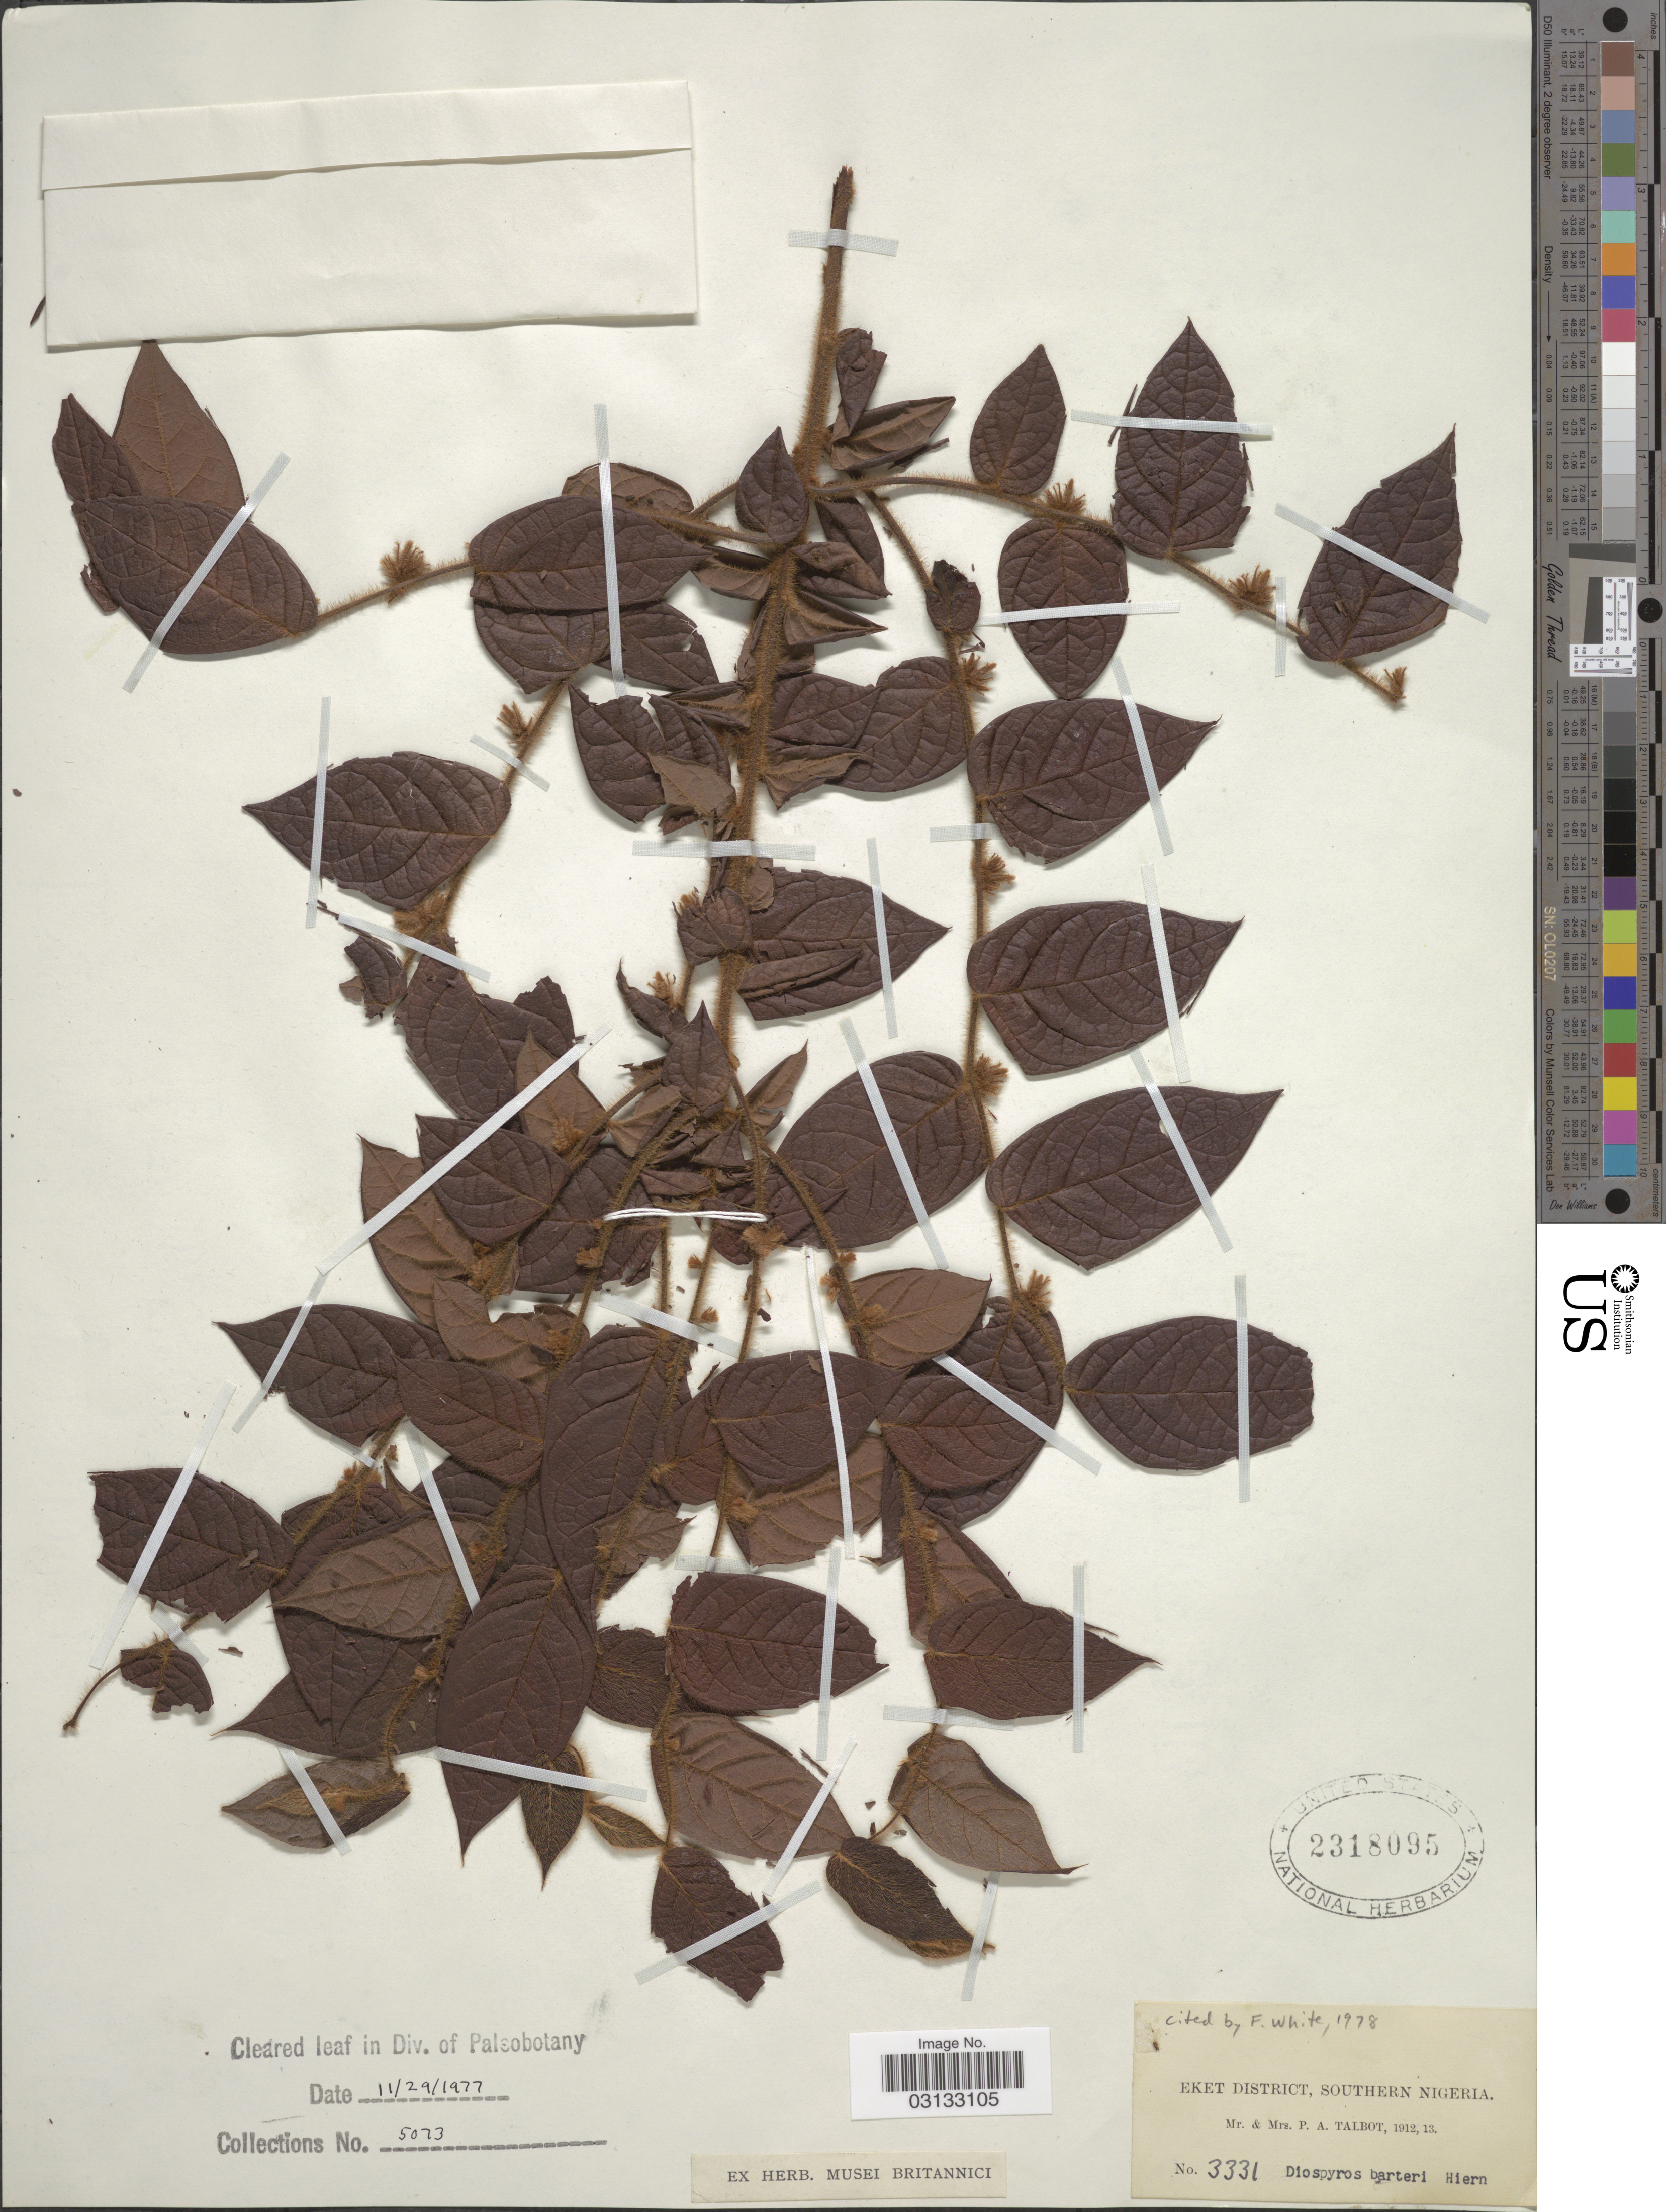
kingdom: Plantae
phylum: Tracheophyta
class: Magnoliopsida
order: Ericales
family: Ebenaceae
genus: Diospyros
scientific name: Diospyros barteri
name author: Hiern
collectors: P. Talbot & P. Talbot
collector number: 3331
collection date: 1912/1913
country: Nigeria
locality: Eket District, Southern Nigeria.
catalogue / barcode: US 2318095